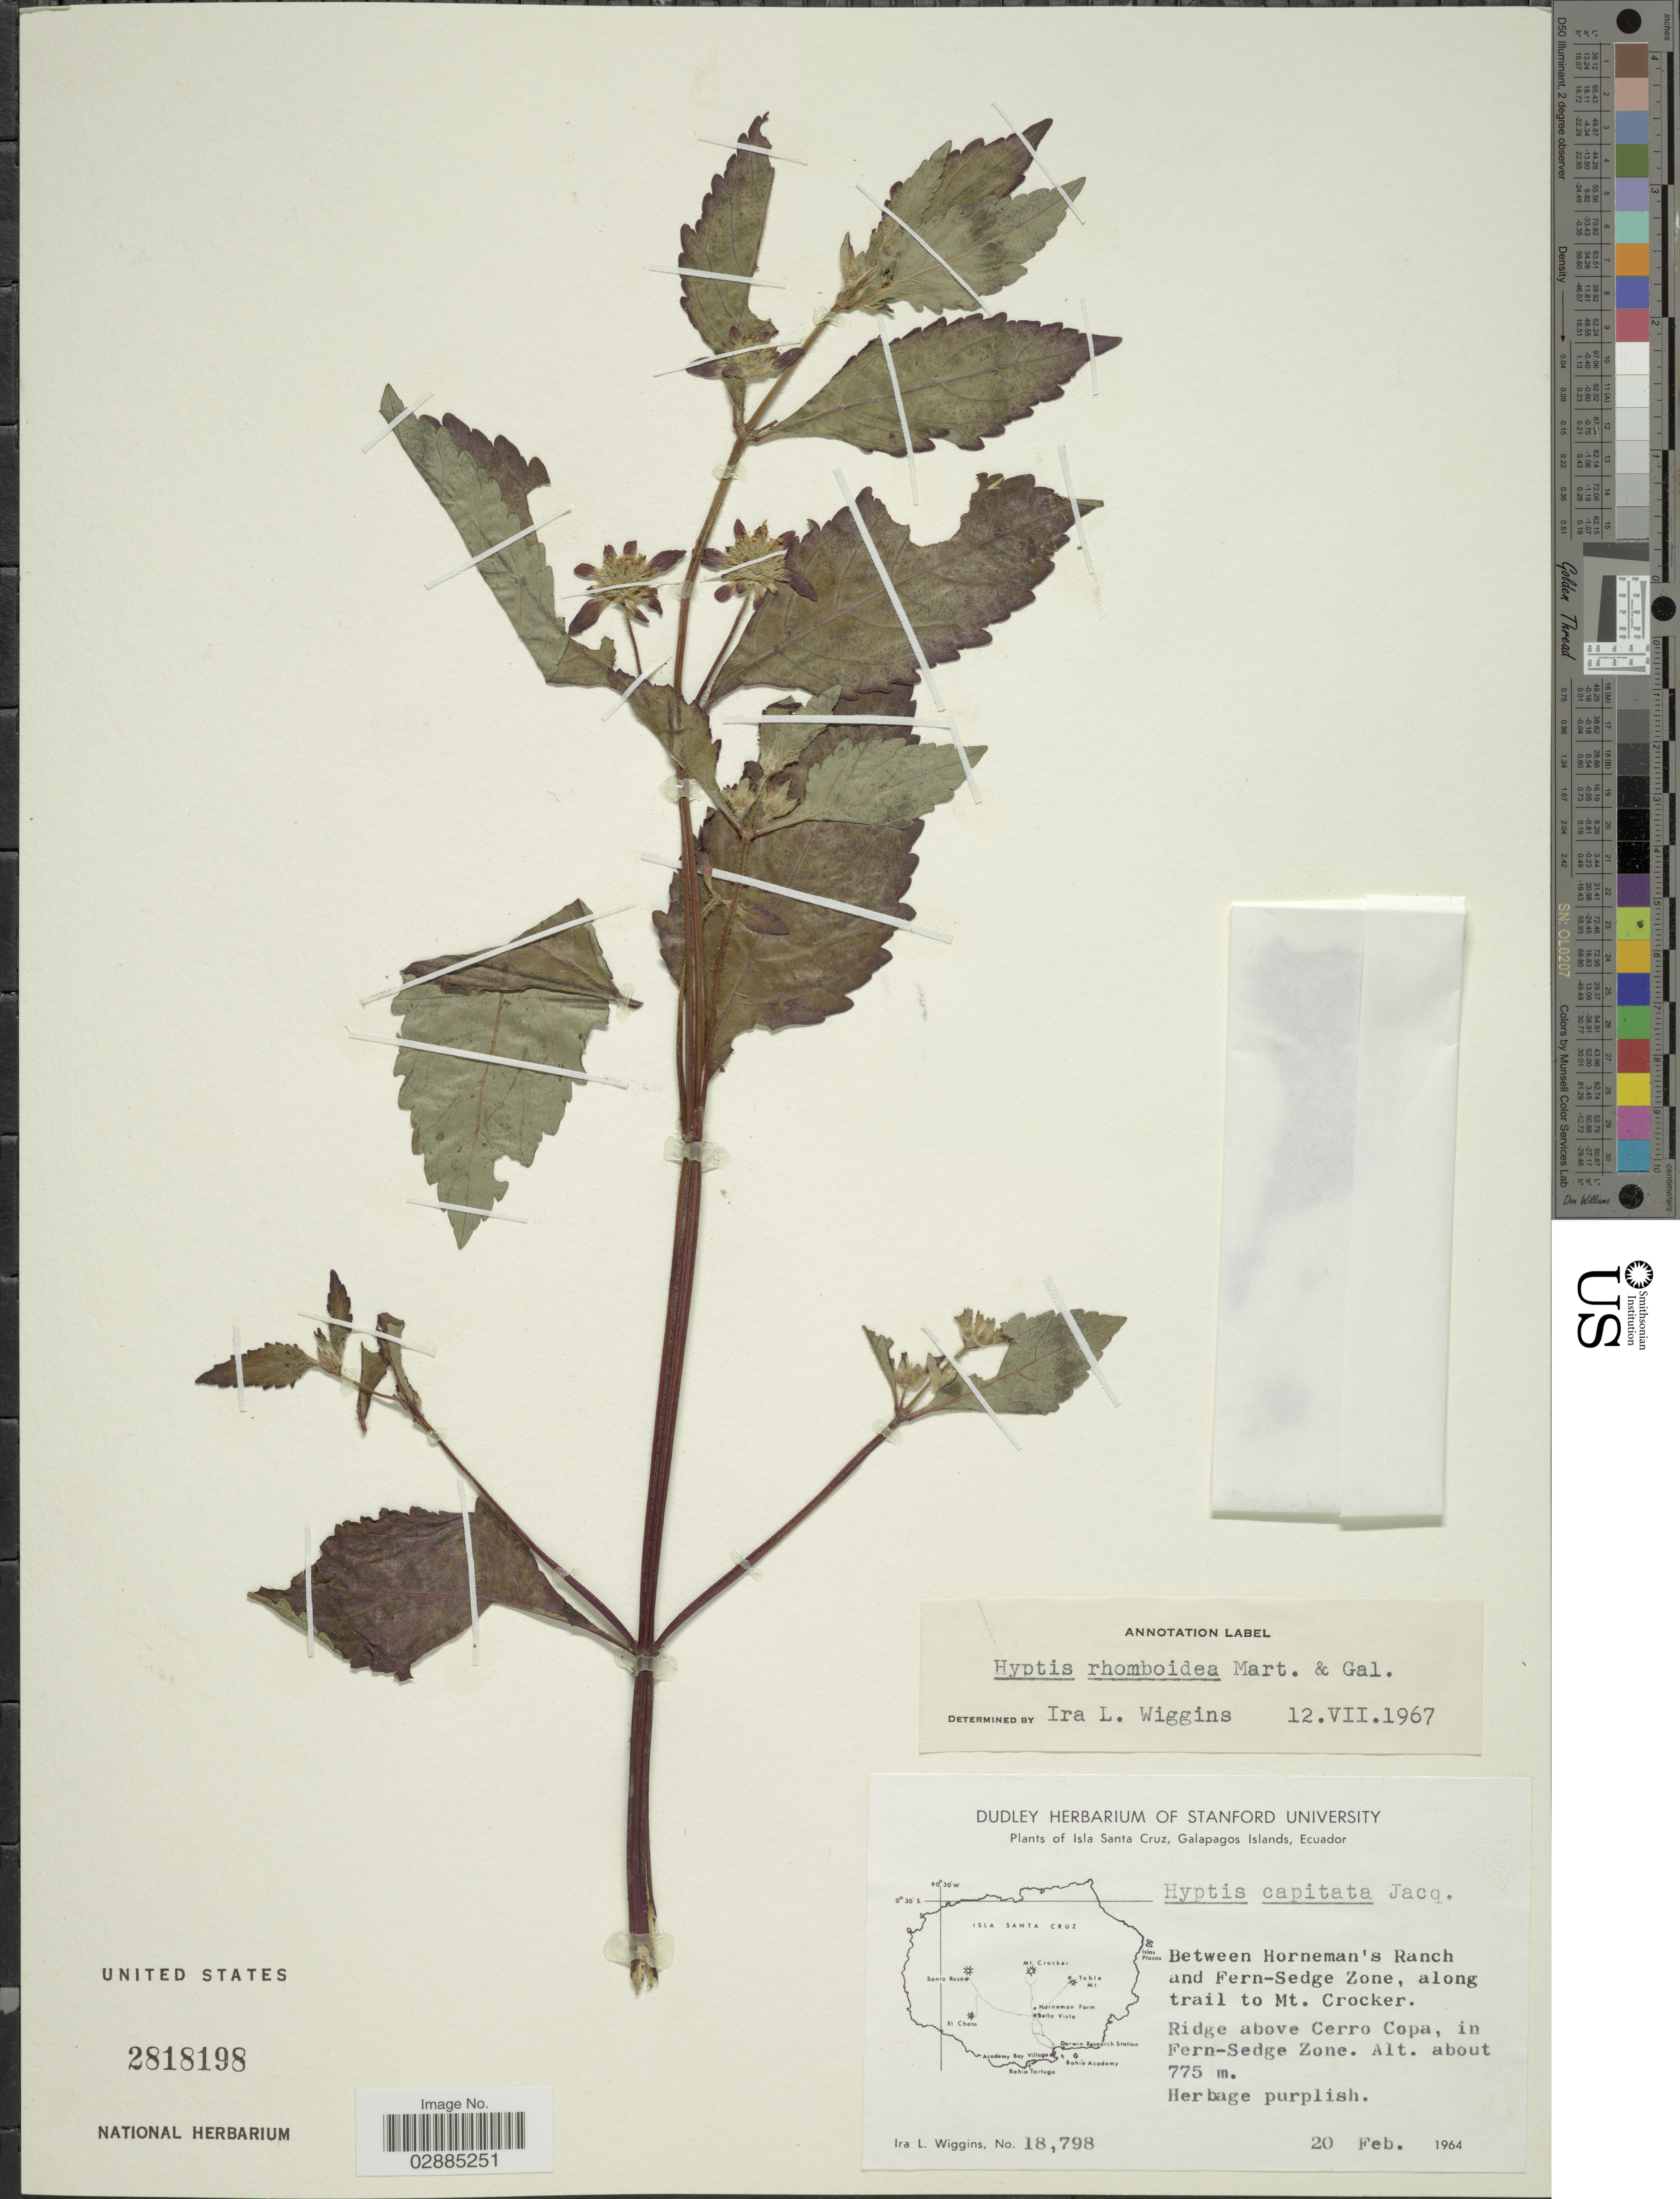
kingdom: Plantae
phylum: Tracheophyta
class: Magnoliopsida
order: Lamiales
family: Lamiaceae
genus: Hyptis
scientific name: Hyptis capitata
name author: Jacq.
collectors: I. L. Wiggins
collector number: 18798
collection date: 1964-02-20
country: Ecuador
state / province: Colón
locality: Isla Santa Cruz. Between Horneman's Ranch and Fern-Sedge Zone, along trail to Mt. Crocker. Ridge above Cerro Copa, in Fern-Sedge Zone.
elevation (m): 775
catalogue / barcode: US 2818198